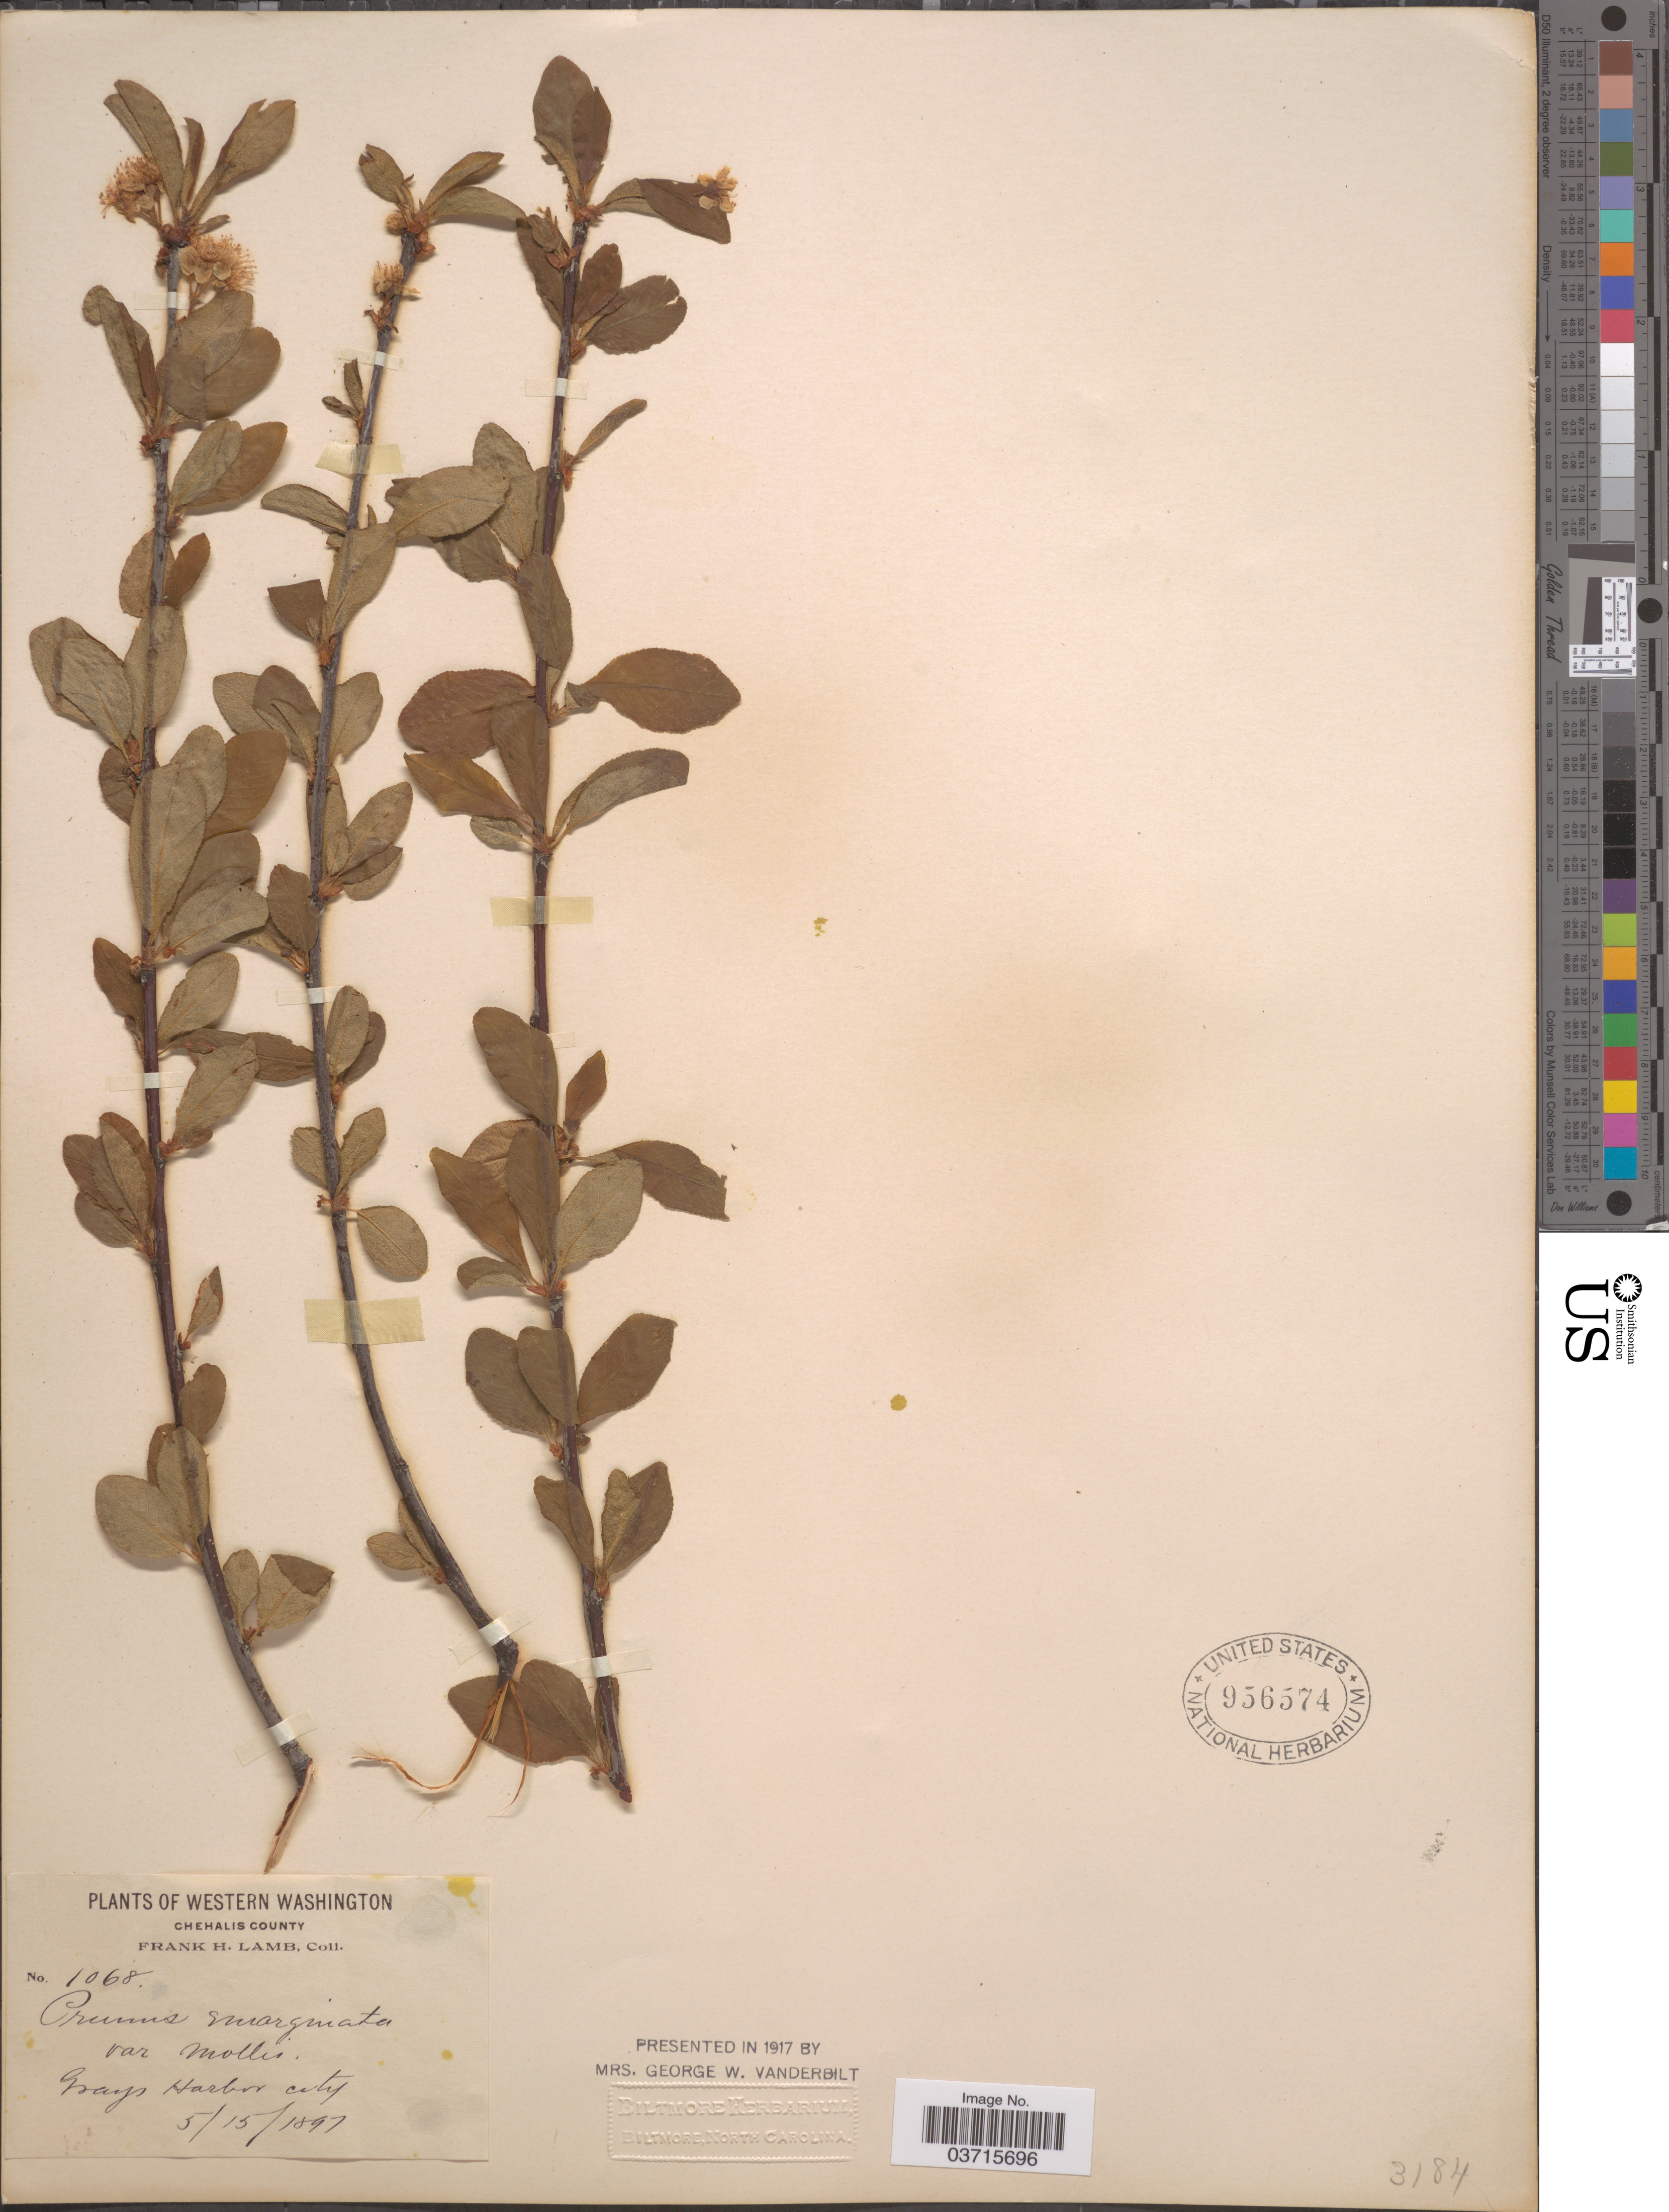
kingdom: Plantae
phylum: Tracheophyta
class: Magnoliopsida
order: Rosales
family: Rosaceae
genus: Prunus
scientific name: Prunus emarginata var. villosa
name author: Sudw.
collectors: F. H. Lamb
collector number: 1068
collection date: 1897-05-15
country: United States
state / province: Washington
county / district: Grays Harbor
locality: Western Washington. Grays Harbor City.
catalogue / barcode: US 956574